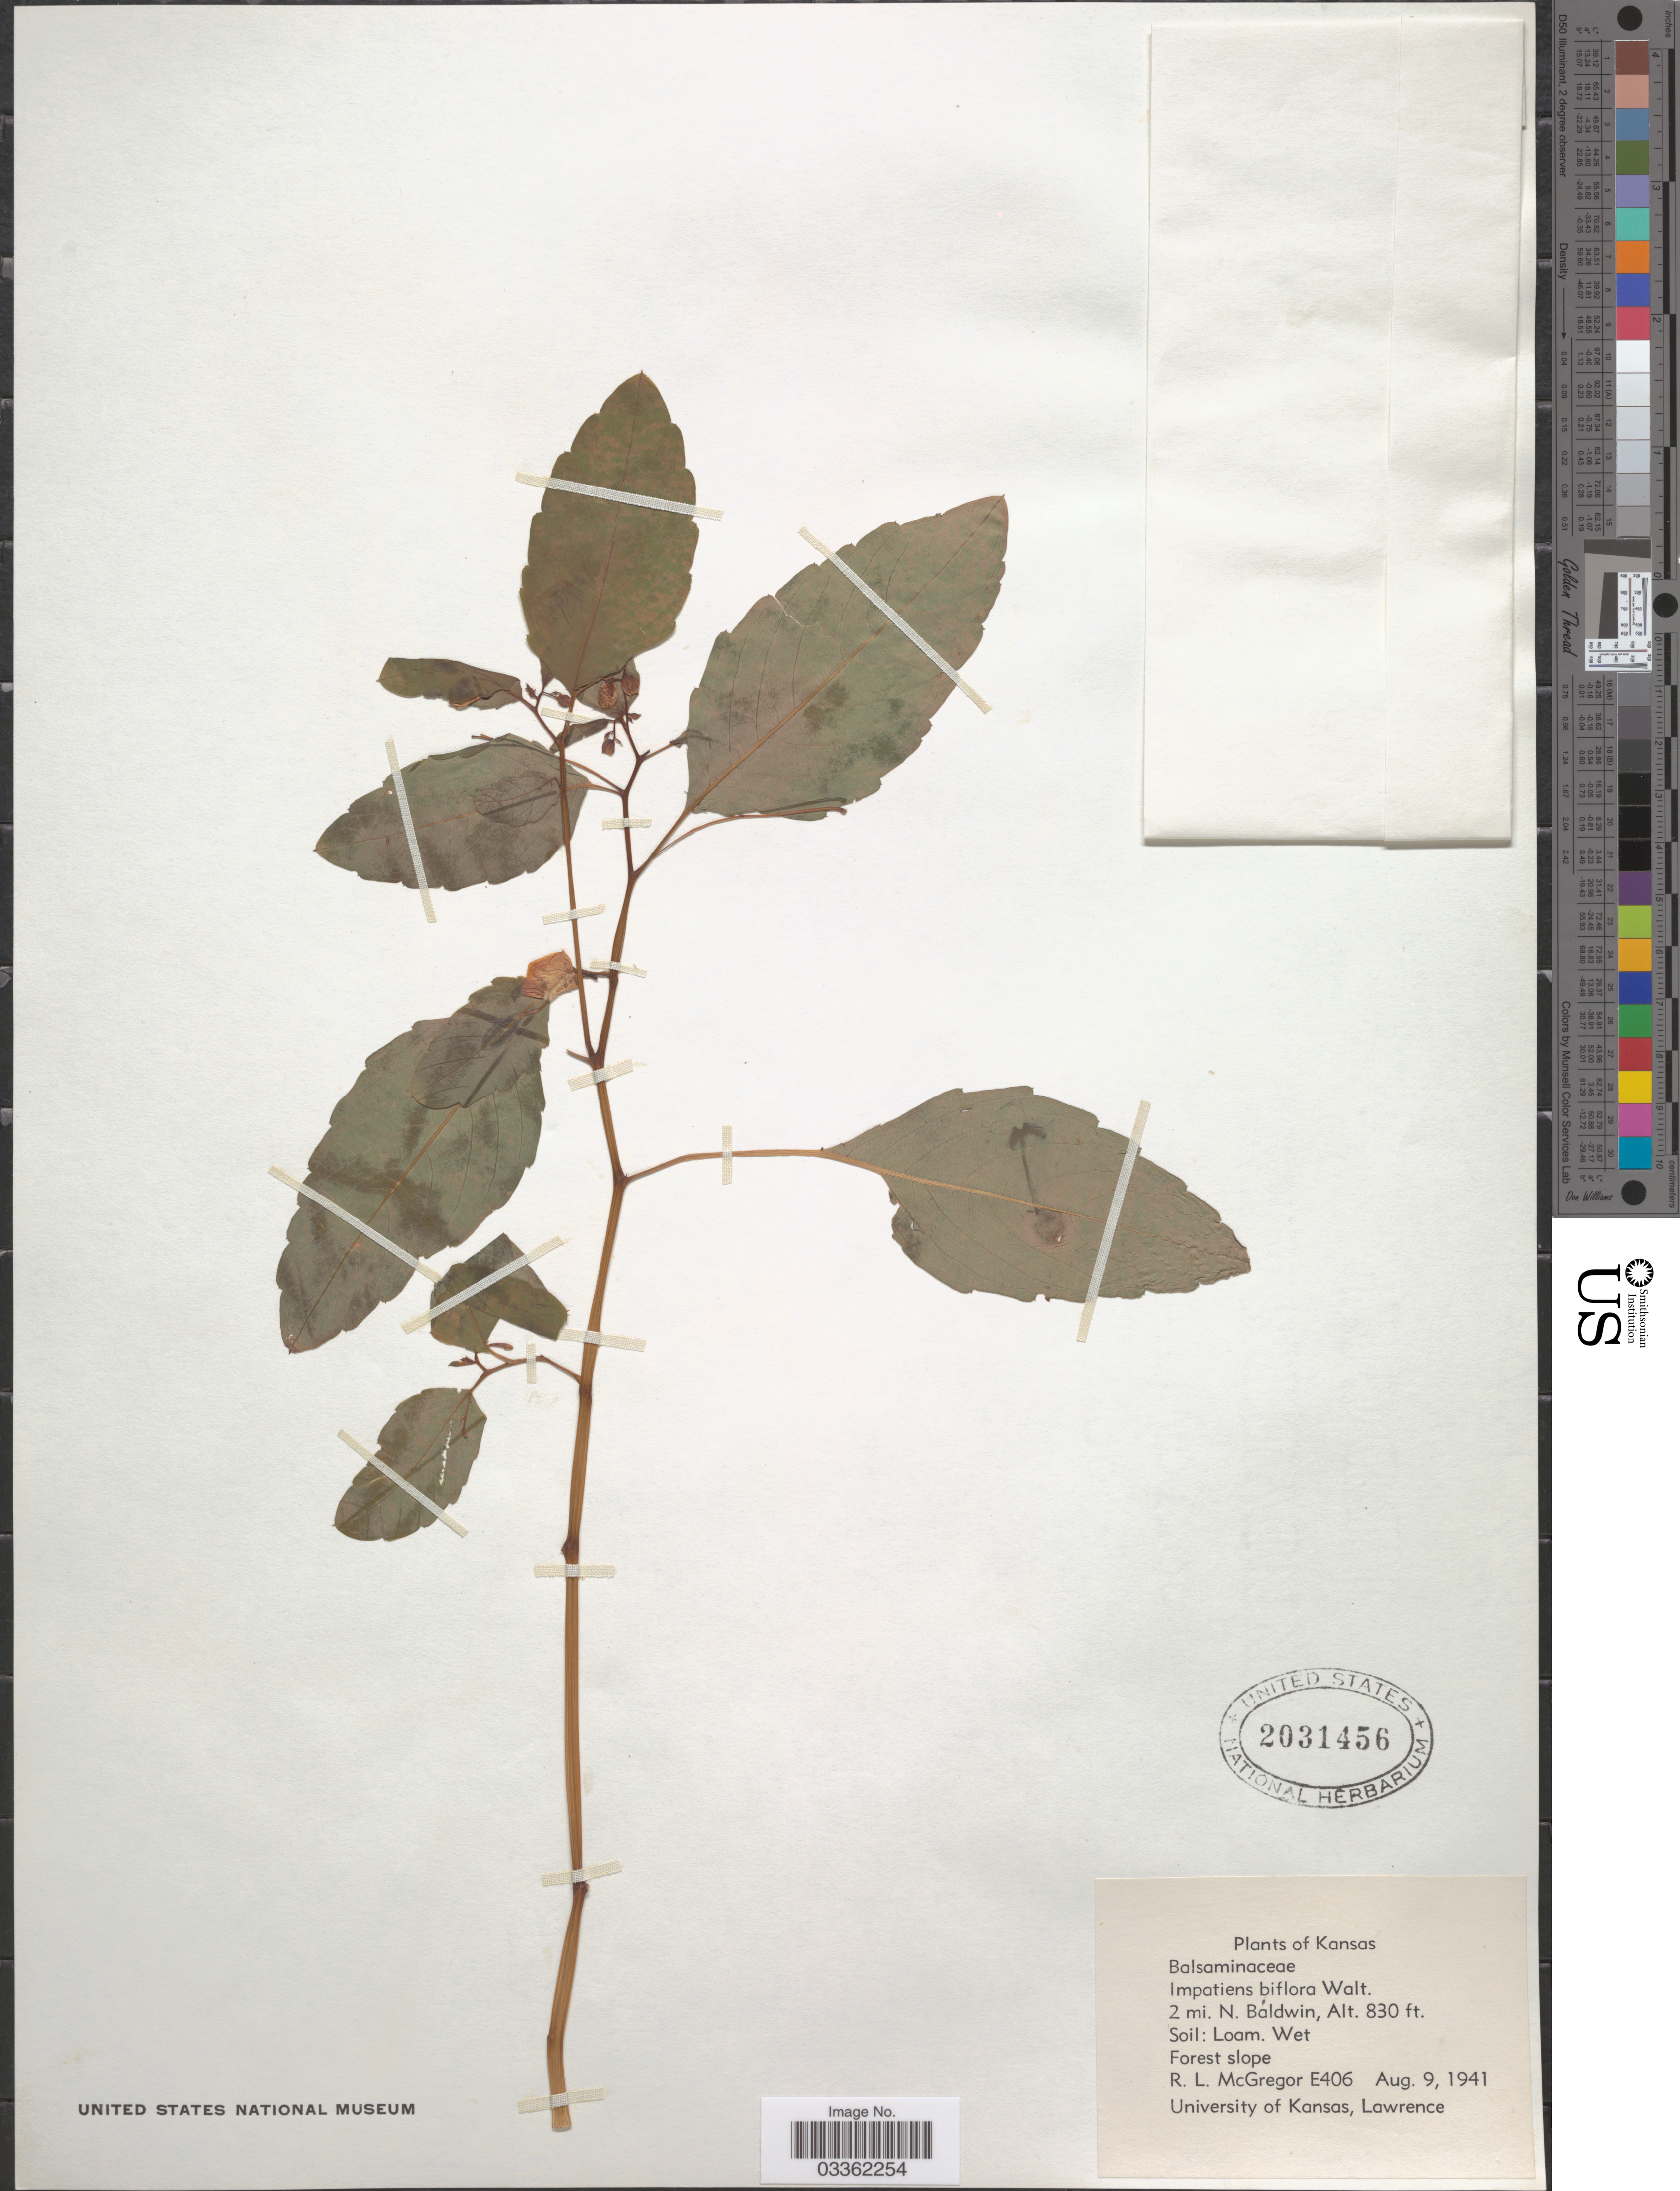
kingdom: Plantae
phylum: Tracheophyta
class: Magnoliopsida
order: Ericales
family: Balsaminaceae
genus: Impatiens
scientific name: Impatiens capensis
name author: Meerb.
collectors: R. McGregor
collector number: E406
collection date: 1941-08-09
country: United States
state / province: Kansas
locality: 2 mi. N. Baldwin.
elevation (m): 253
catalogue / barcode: US 2031456